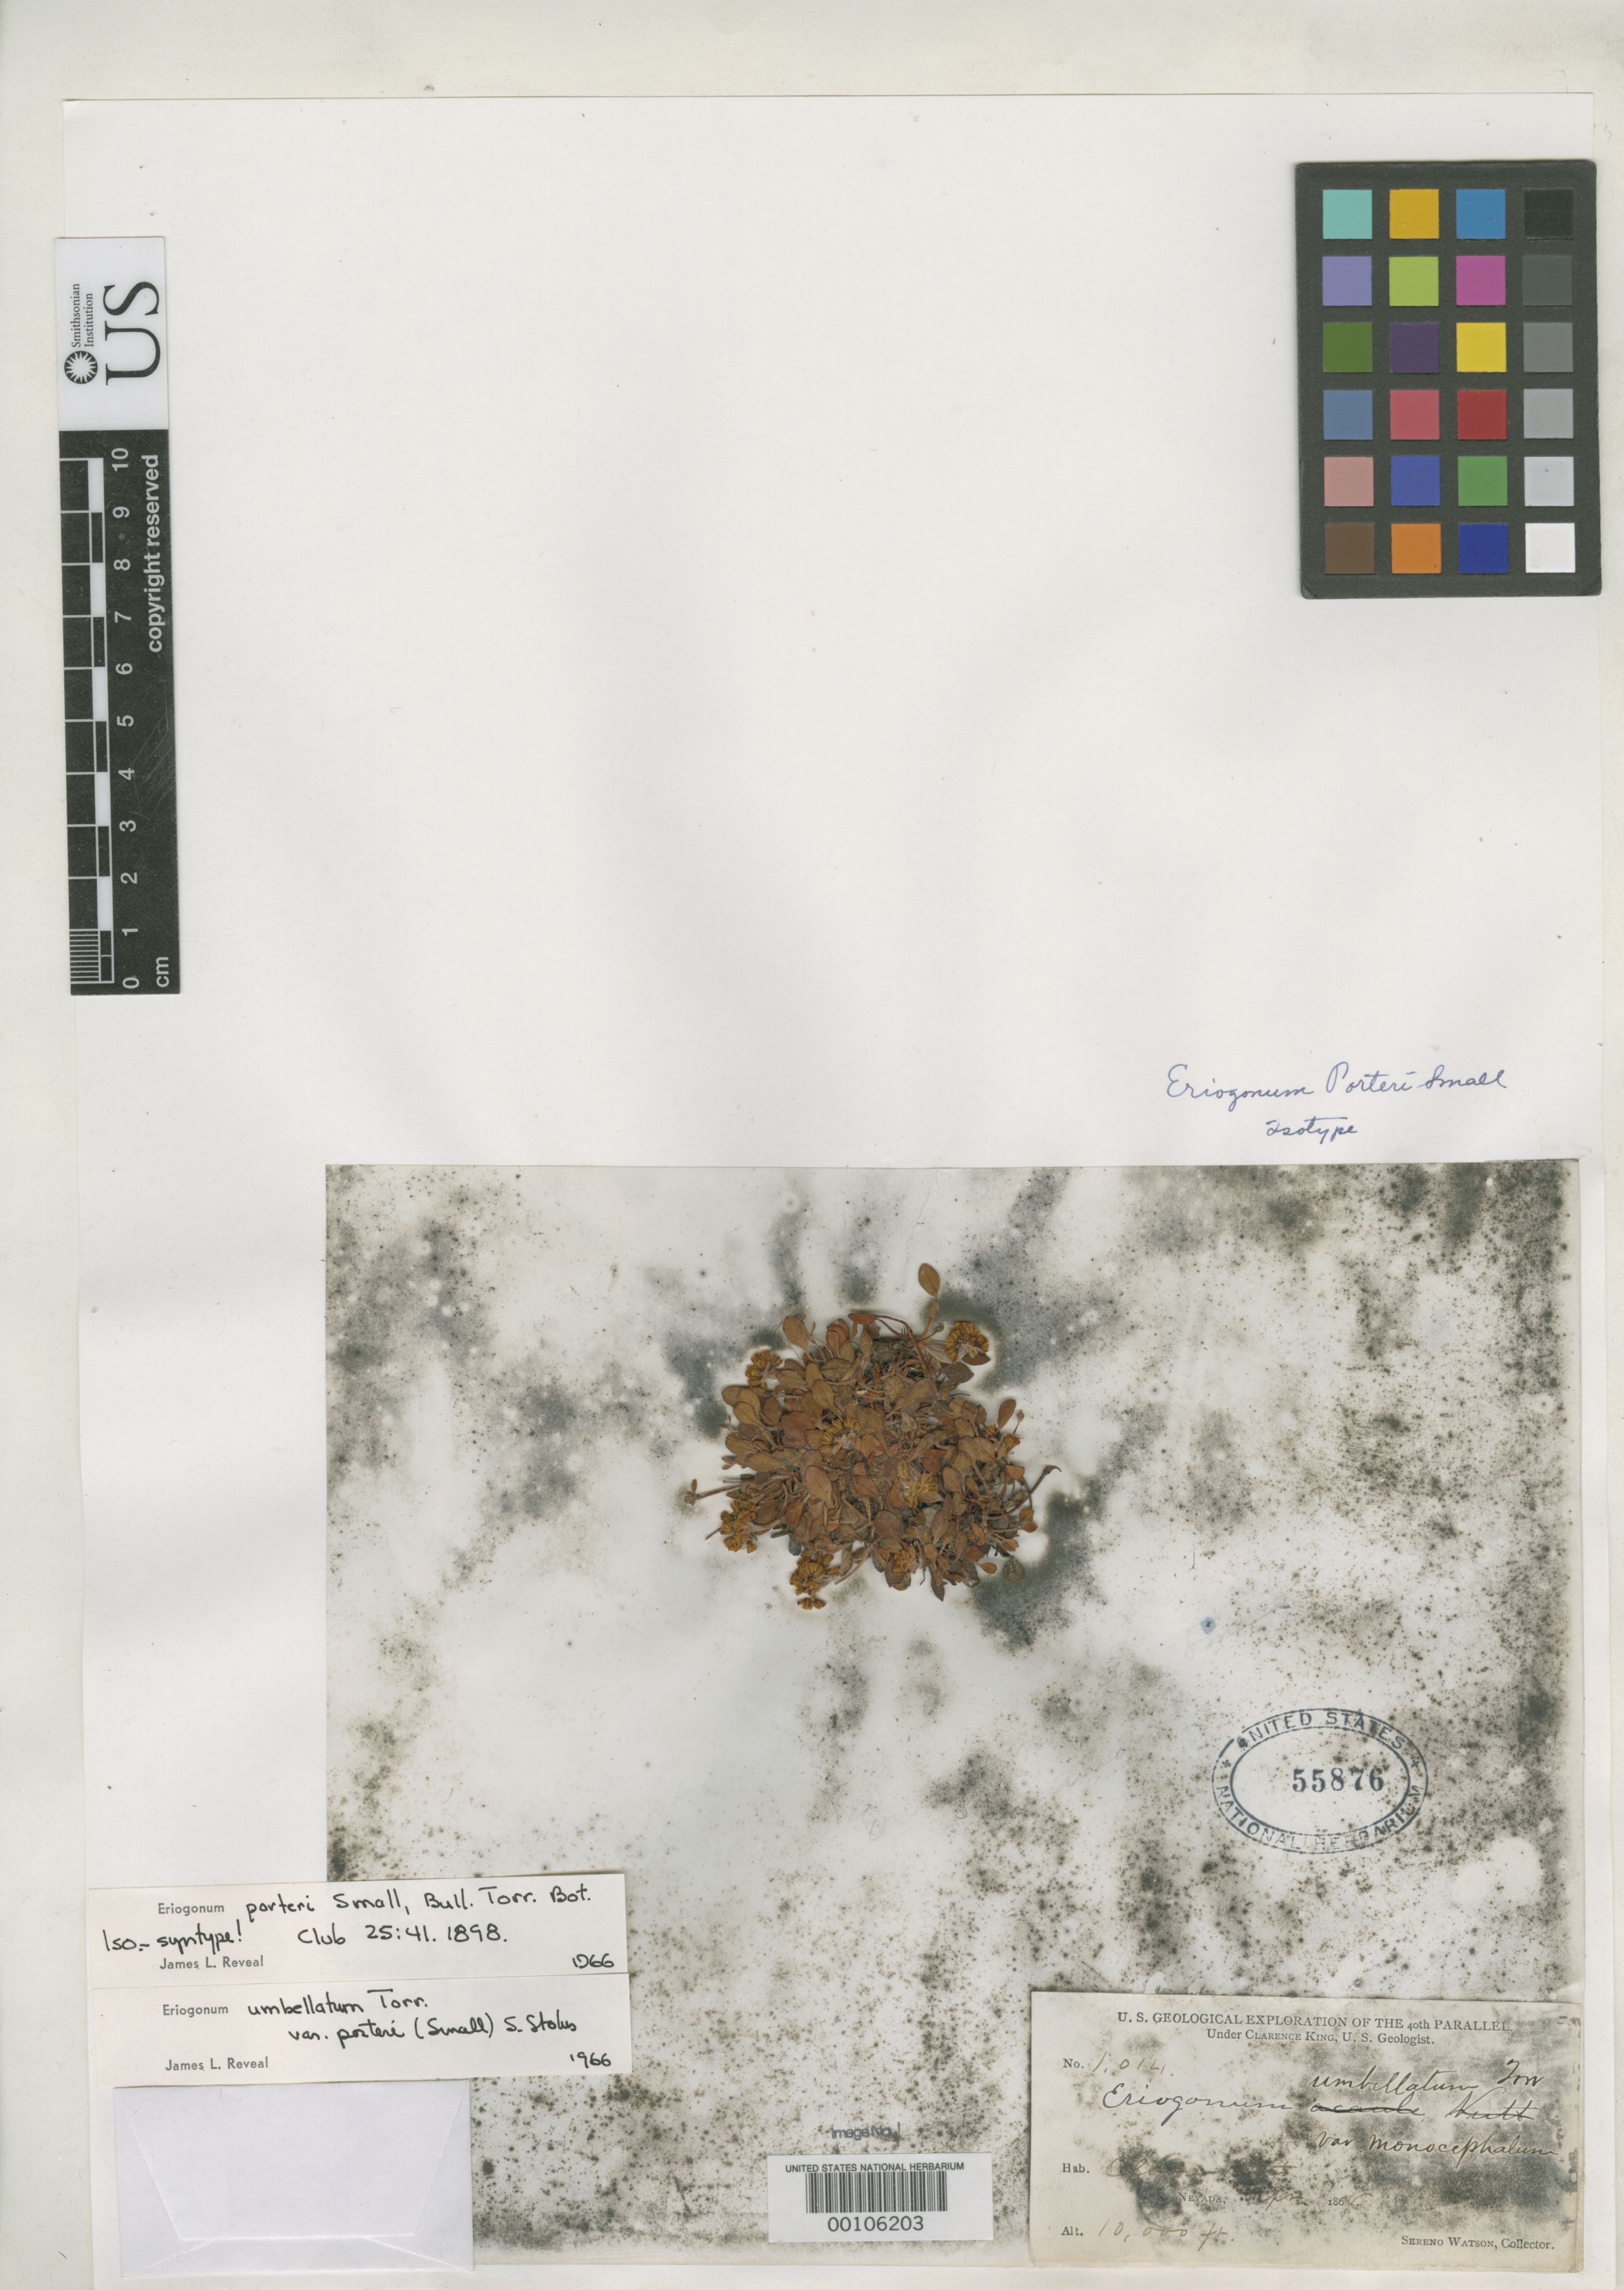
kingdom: Plantae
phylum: Tracheophyta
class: Magnoliopsida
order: Caryophyllales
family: Polygonaceae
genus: Eriogonum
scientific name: Eriogonum porteri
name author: Small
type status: Isotype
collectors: S. Watson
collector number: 1014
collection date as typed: Sep 1868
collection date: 1868-09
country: United States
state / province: Nevada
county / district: Elko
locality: Humboldt Mountains.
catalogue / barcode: US 55876